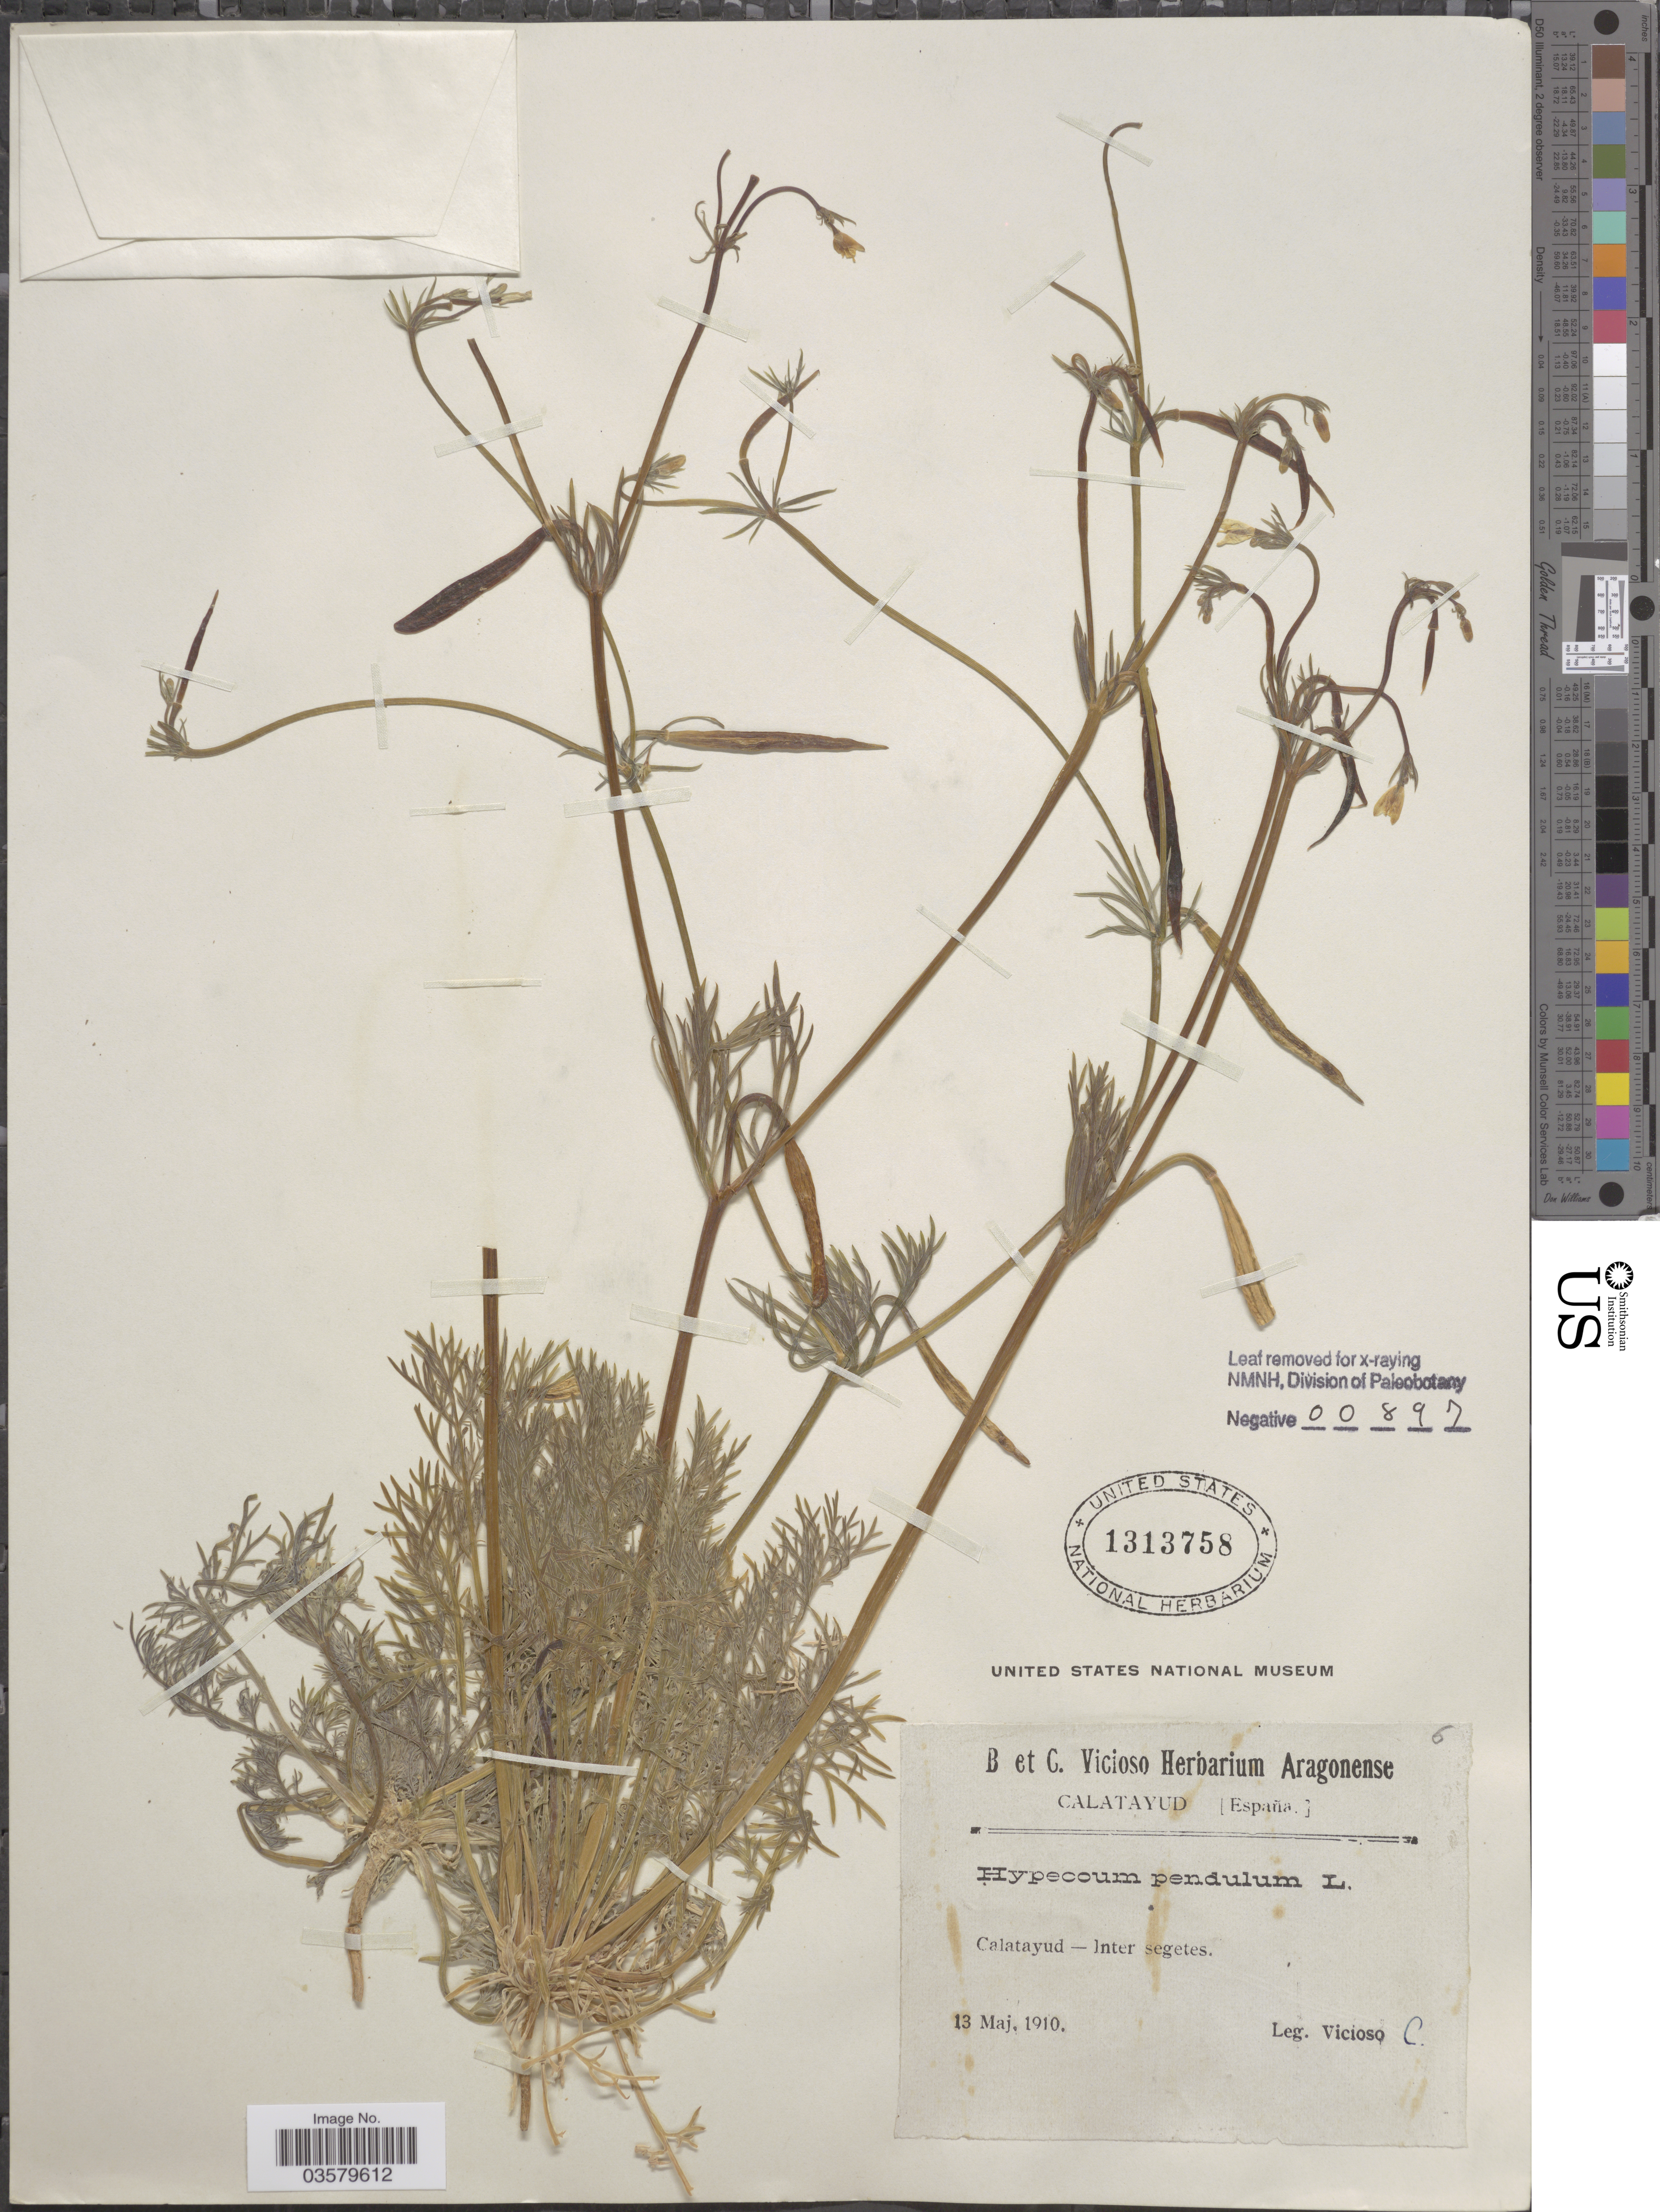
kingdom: Plantae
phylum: Tracheophyta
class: Magnoliopsida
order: Ranunculales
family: Papaveraceae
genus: Hypecoum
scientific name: Hypecoum pendulum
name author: L.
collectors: C. Vicioso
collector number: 6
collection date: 1910-05-13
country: Spain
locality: Calatayud-Inter segetes.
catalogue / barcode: US 1313758